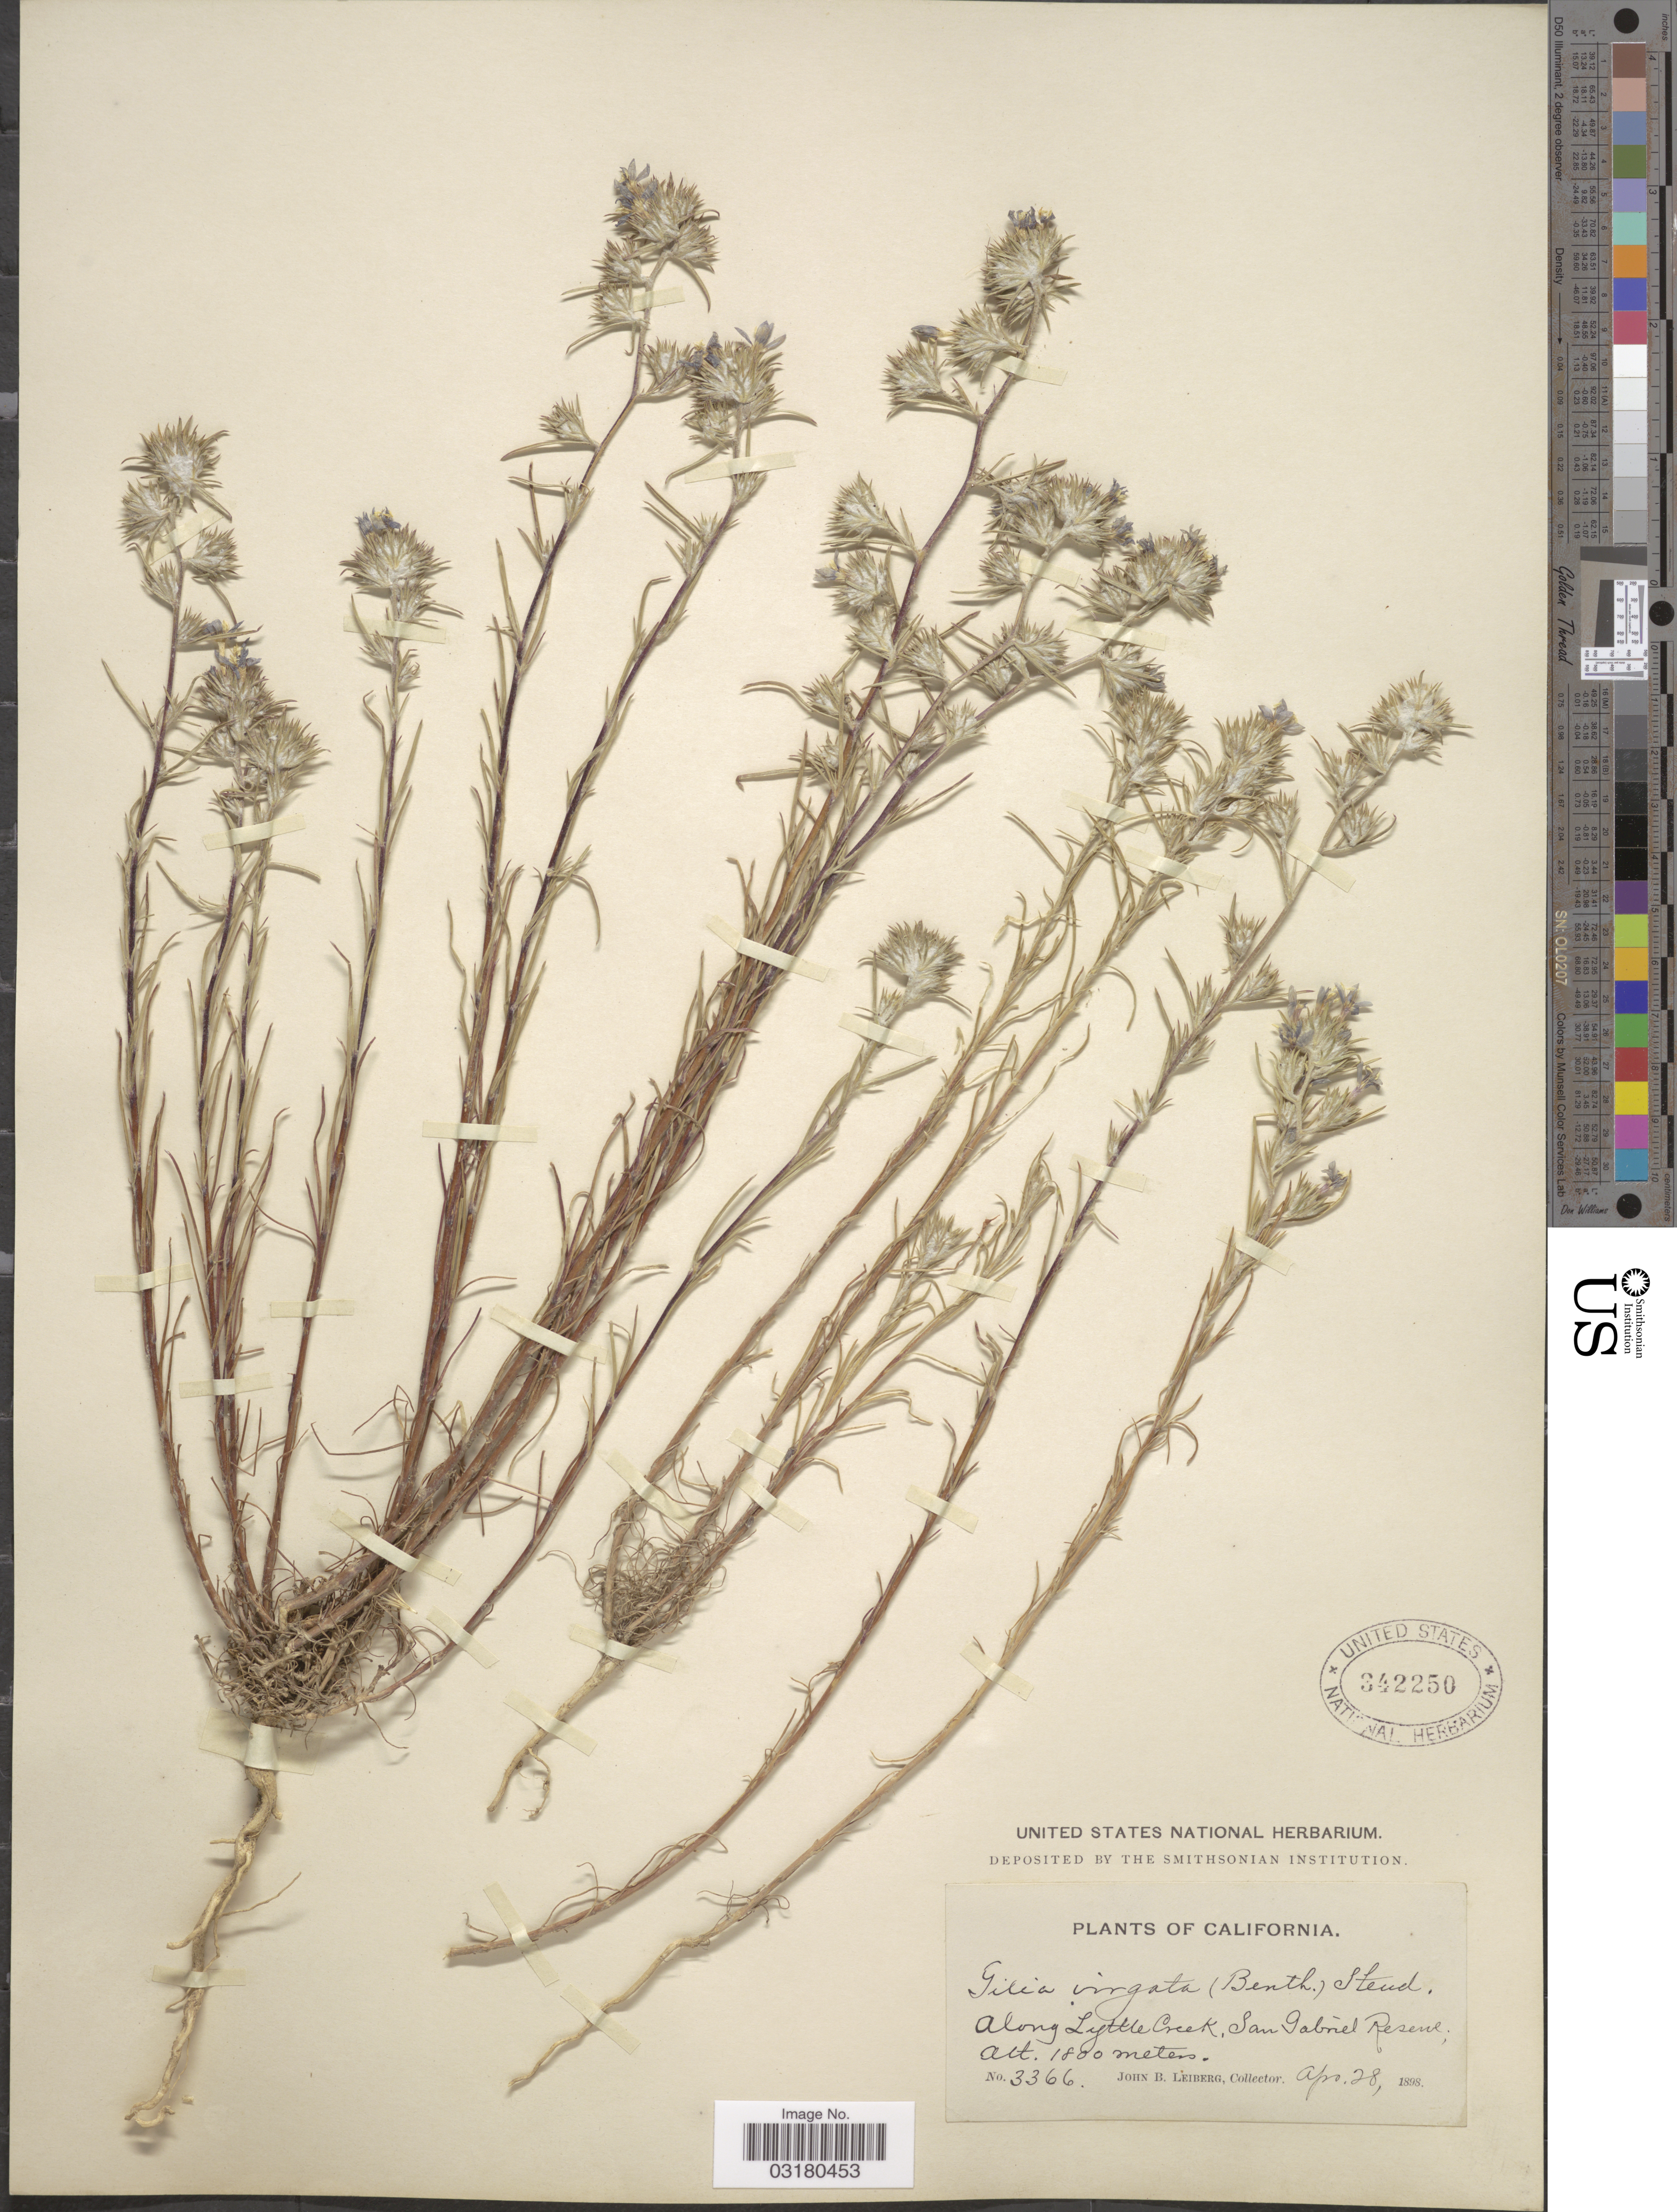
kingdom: Plantae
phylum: Tracheophyta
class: Magnoliopsida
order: Ericales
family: Polemoniaceae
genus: Eriastrum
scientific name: Eriastrum sapphirinum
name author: (Eastw.) H. Mason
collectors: J. B. Leiberg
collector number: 3366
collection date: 1898-04-28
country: United States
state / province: California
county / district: Los Angeles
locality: Along Lyttle Creek, San Gabriel Reserve.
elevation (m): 1800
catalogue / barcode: US 342250